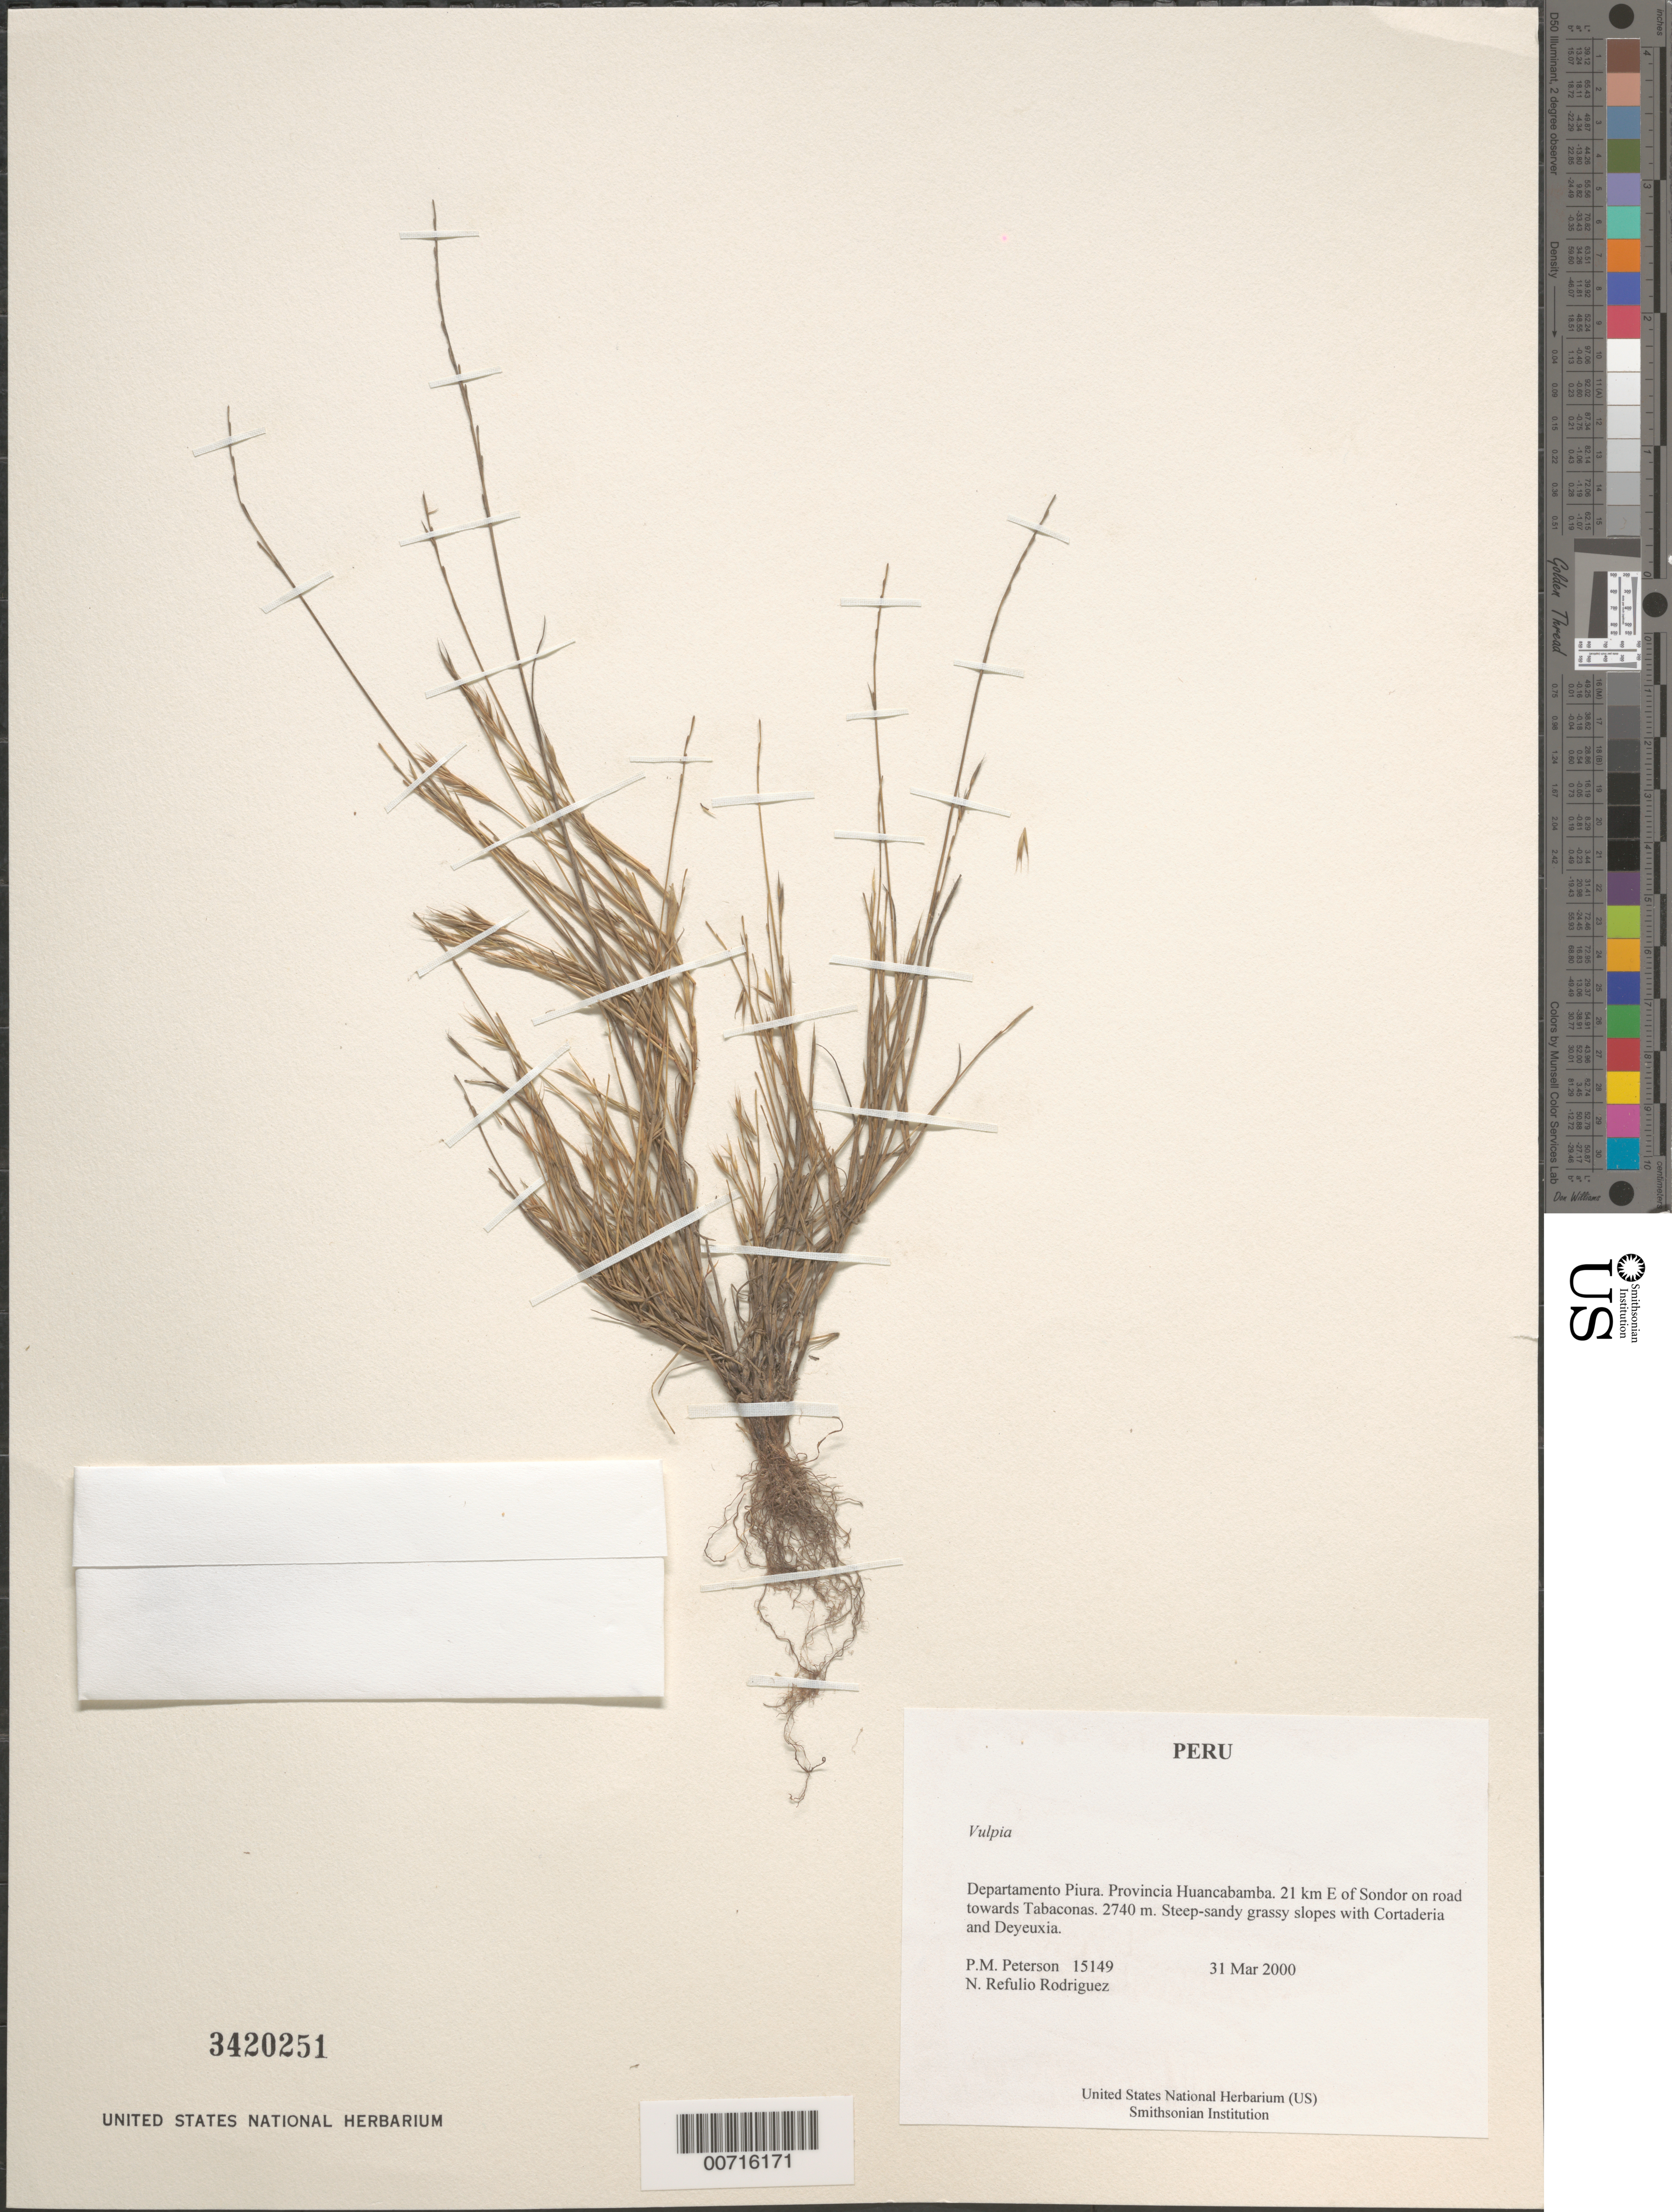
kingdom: Plantae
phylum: Tracheophyta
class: Liliopsida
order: Poales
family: Poaceae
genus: Vulpia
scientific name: Vulpia sp.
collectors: P. M. Peterson & N. Refulio-Rodríguez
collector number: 15149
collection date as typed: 31 Mar 2000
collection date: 2000-03-31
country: Peru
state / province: Piura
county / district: Huancabamba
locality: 21 km E of Sondor on road towards Tabaconas.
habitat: Steep-sandy grassy slopes with Cortaderia and Deyeuxia.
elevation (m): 2740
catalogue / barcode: US 3420251